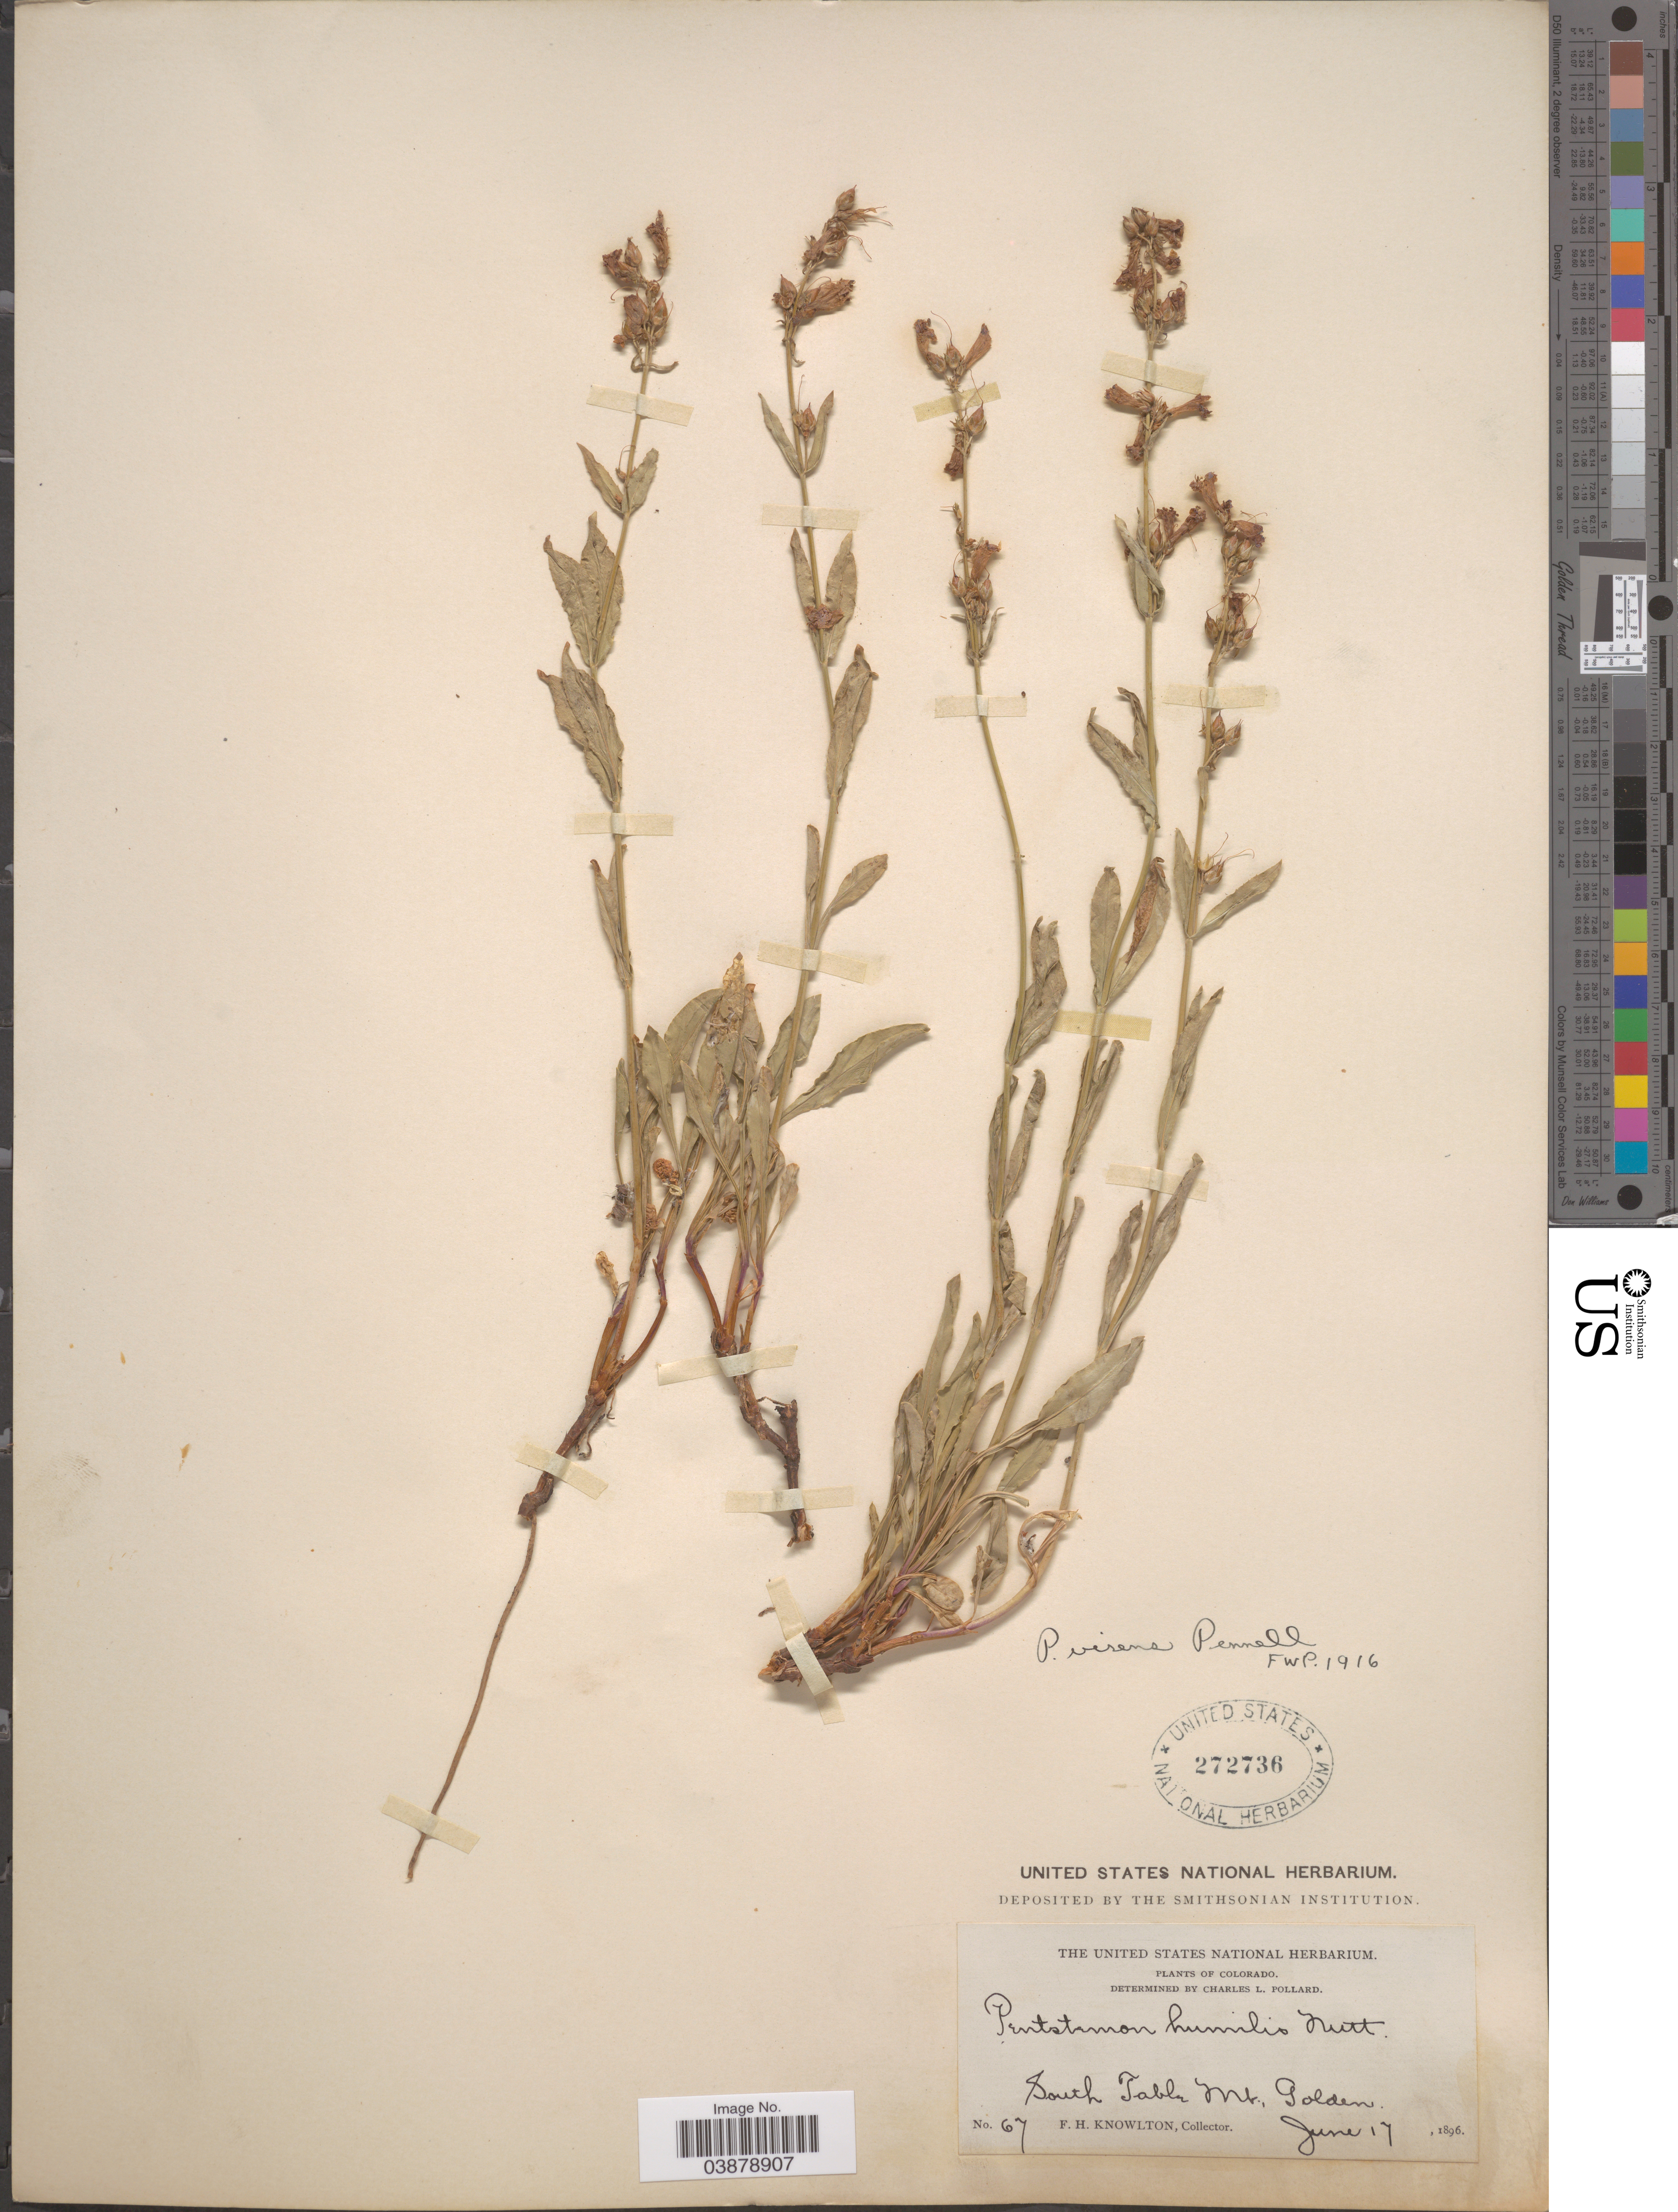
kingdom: Plantae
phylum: Tracheophyta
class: Magnoliopsida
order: Lamiales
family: Plantaginaceae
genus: Penstemon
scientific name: Penstemon virens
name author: Pennell ex Rydb.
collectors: F. H. Knowlton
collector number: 67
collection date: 1896-06-17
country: United States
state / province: Colorado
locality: South Table Mt, Golden.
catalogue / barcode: US 272736